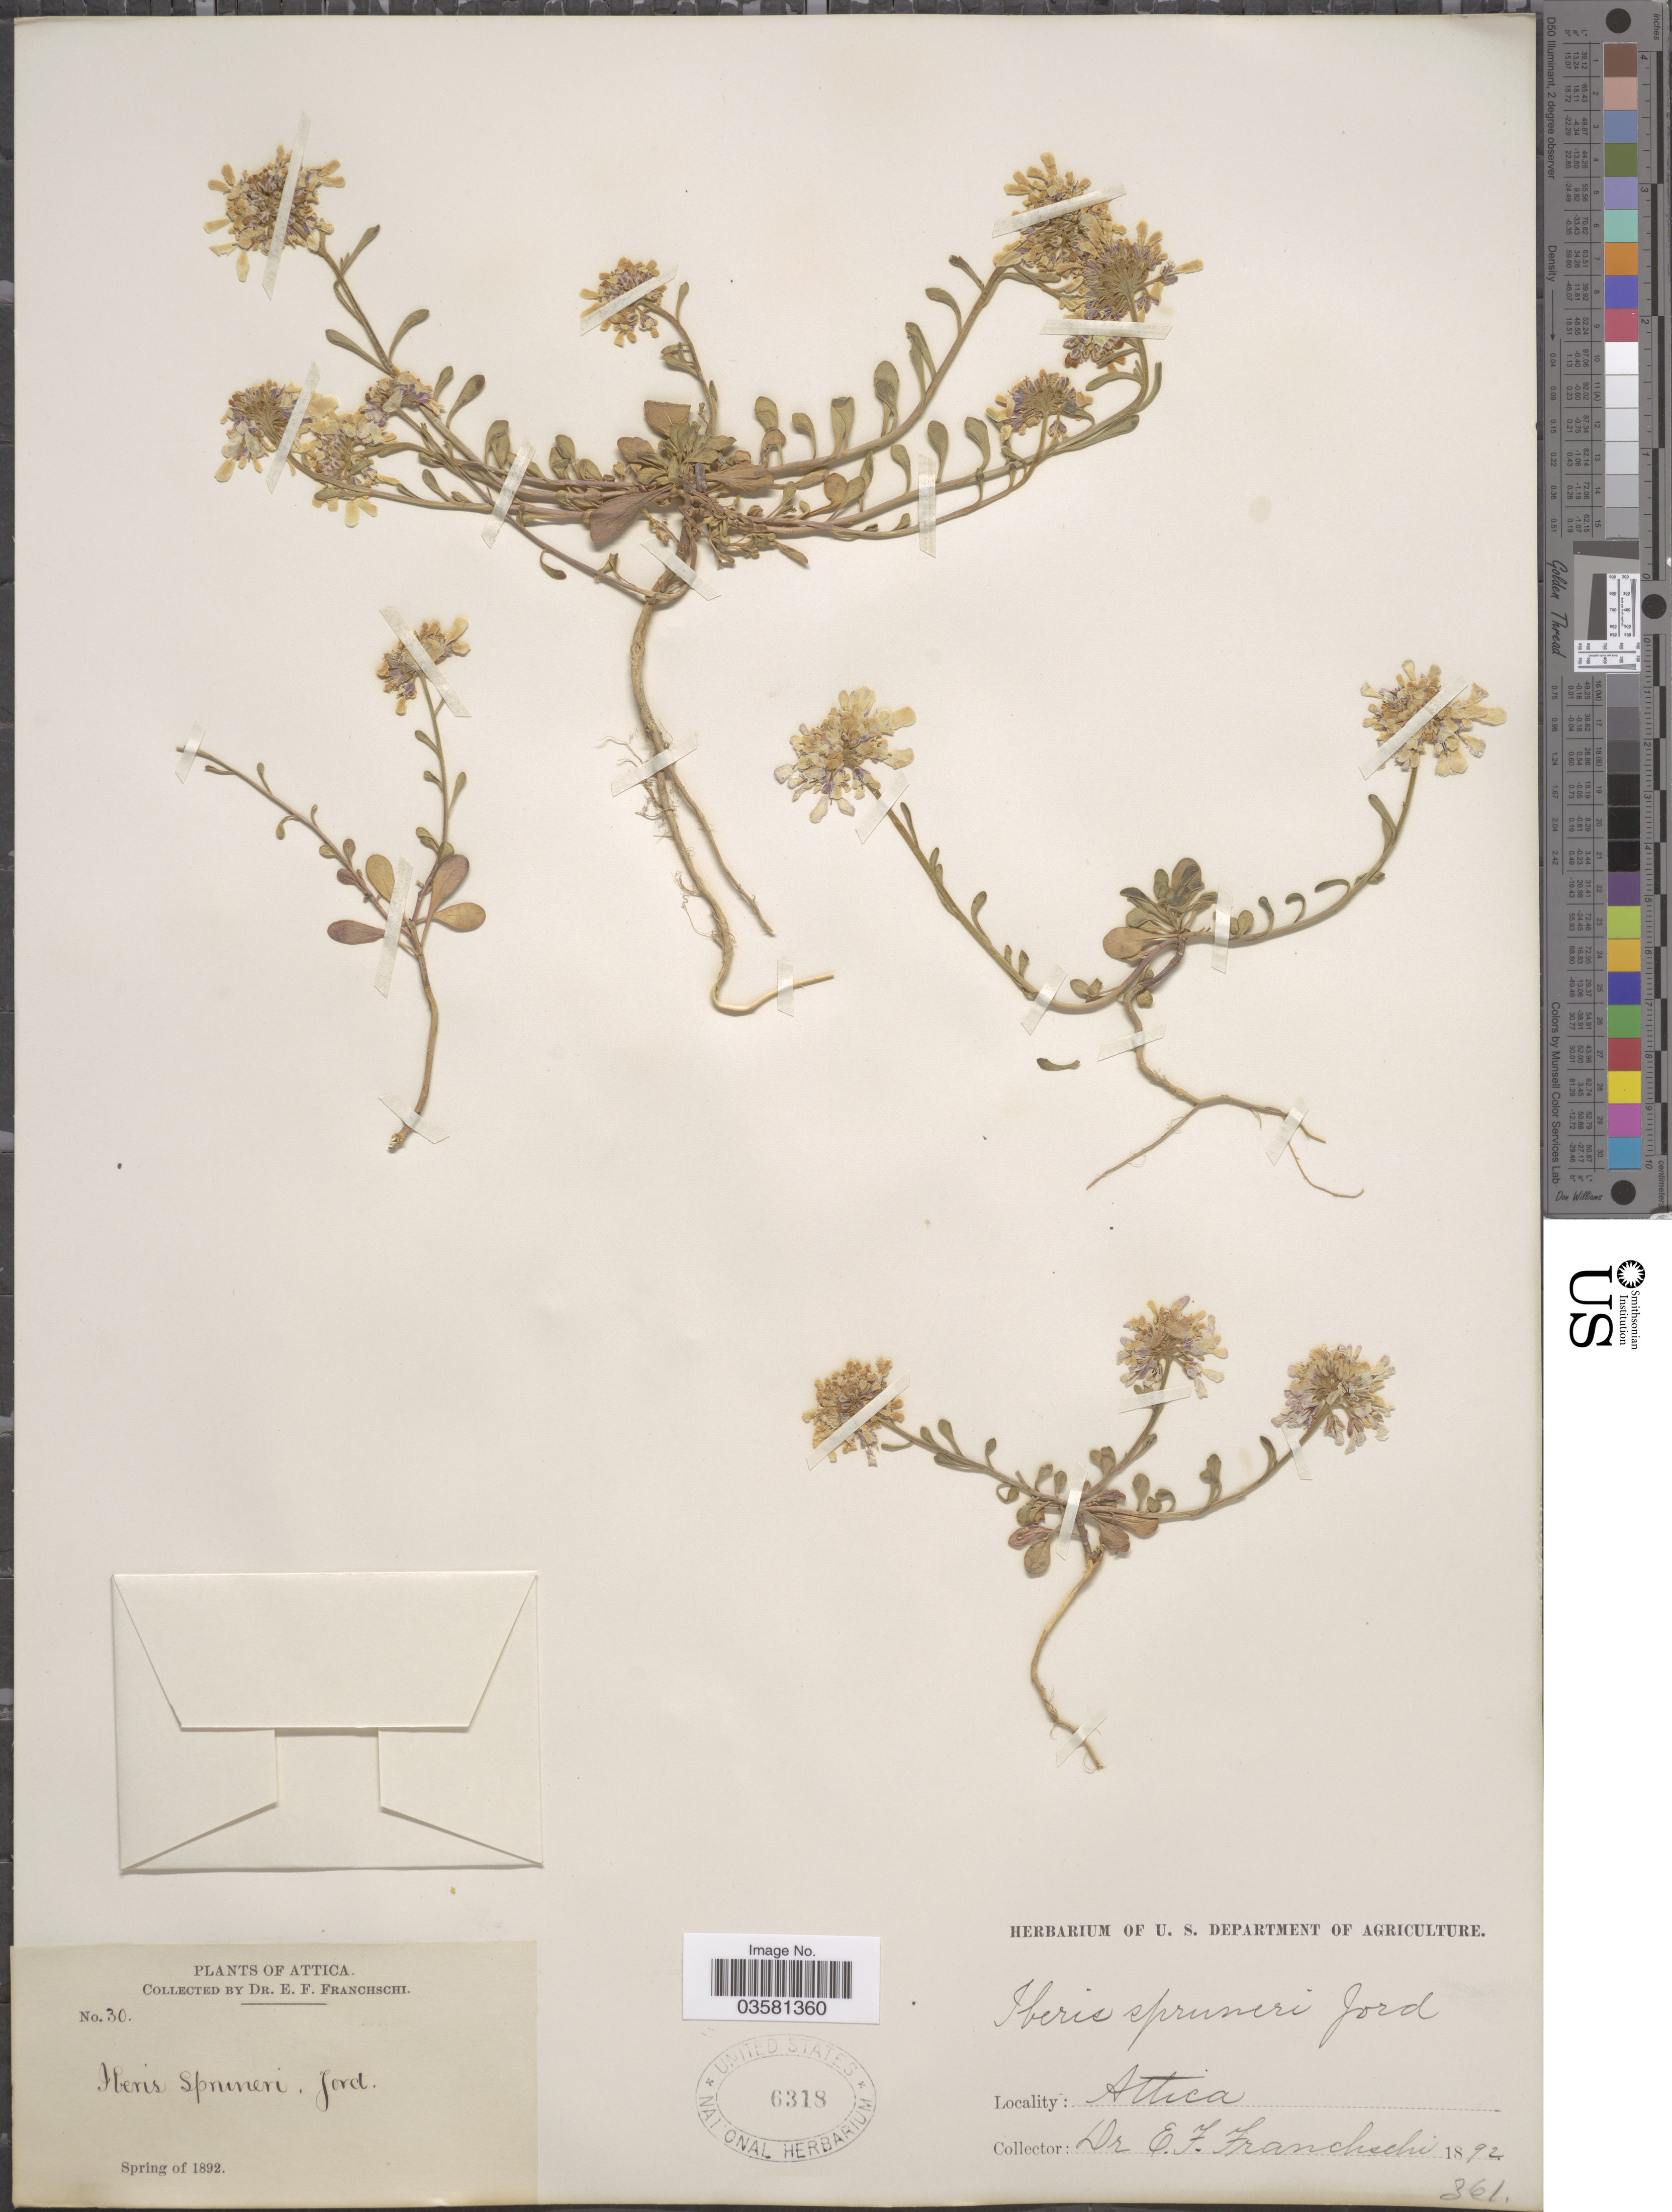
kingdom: Plantae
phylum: Tracheophyta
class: Magnoliopsida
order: Brassicales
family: Brassicaceae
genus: Iberis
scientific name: Iberis spruneri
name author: Jord.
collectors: E. Franchschi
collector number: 30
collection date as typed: Spring of 1892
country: Greece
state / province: Attica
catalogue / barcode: US 6318